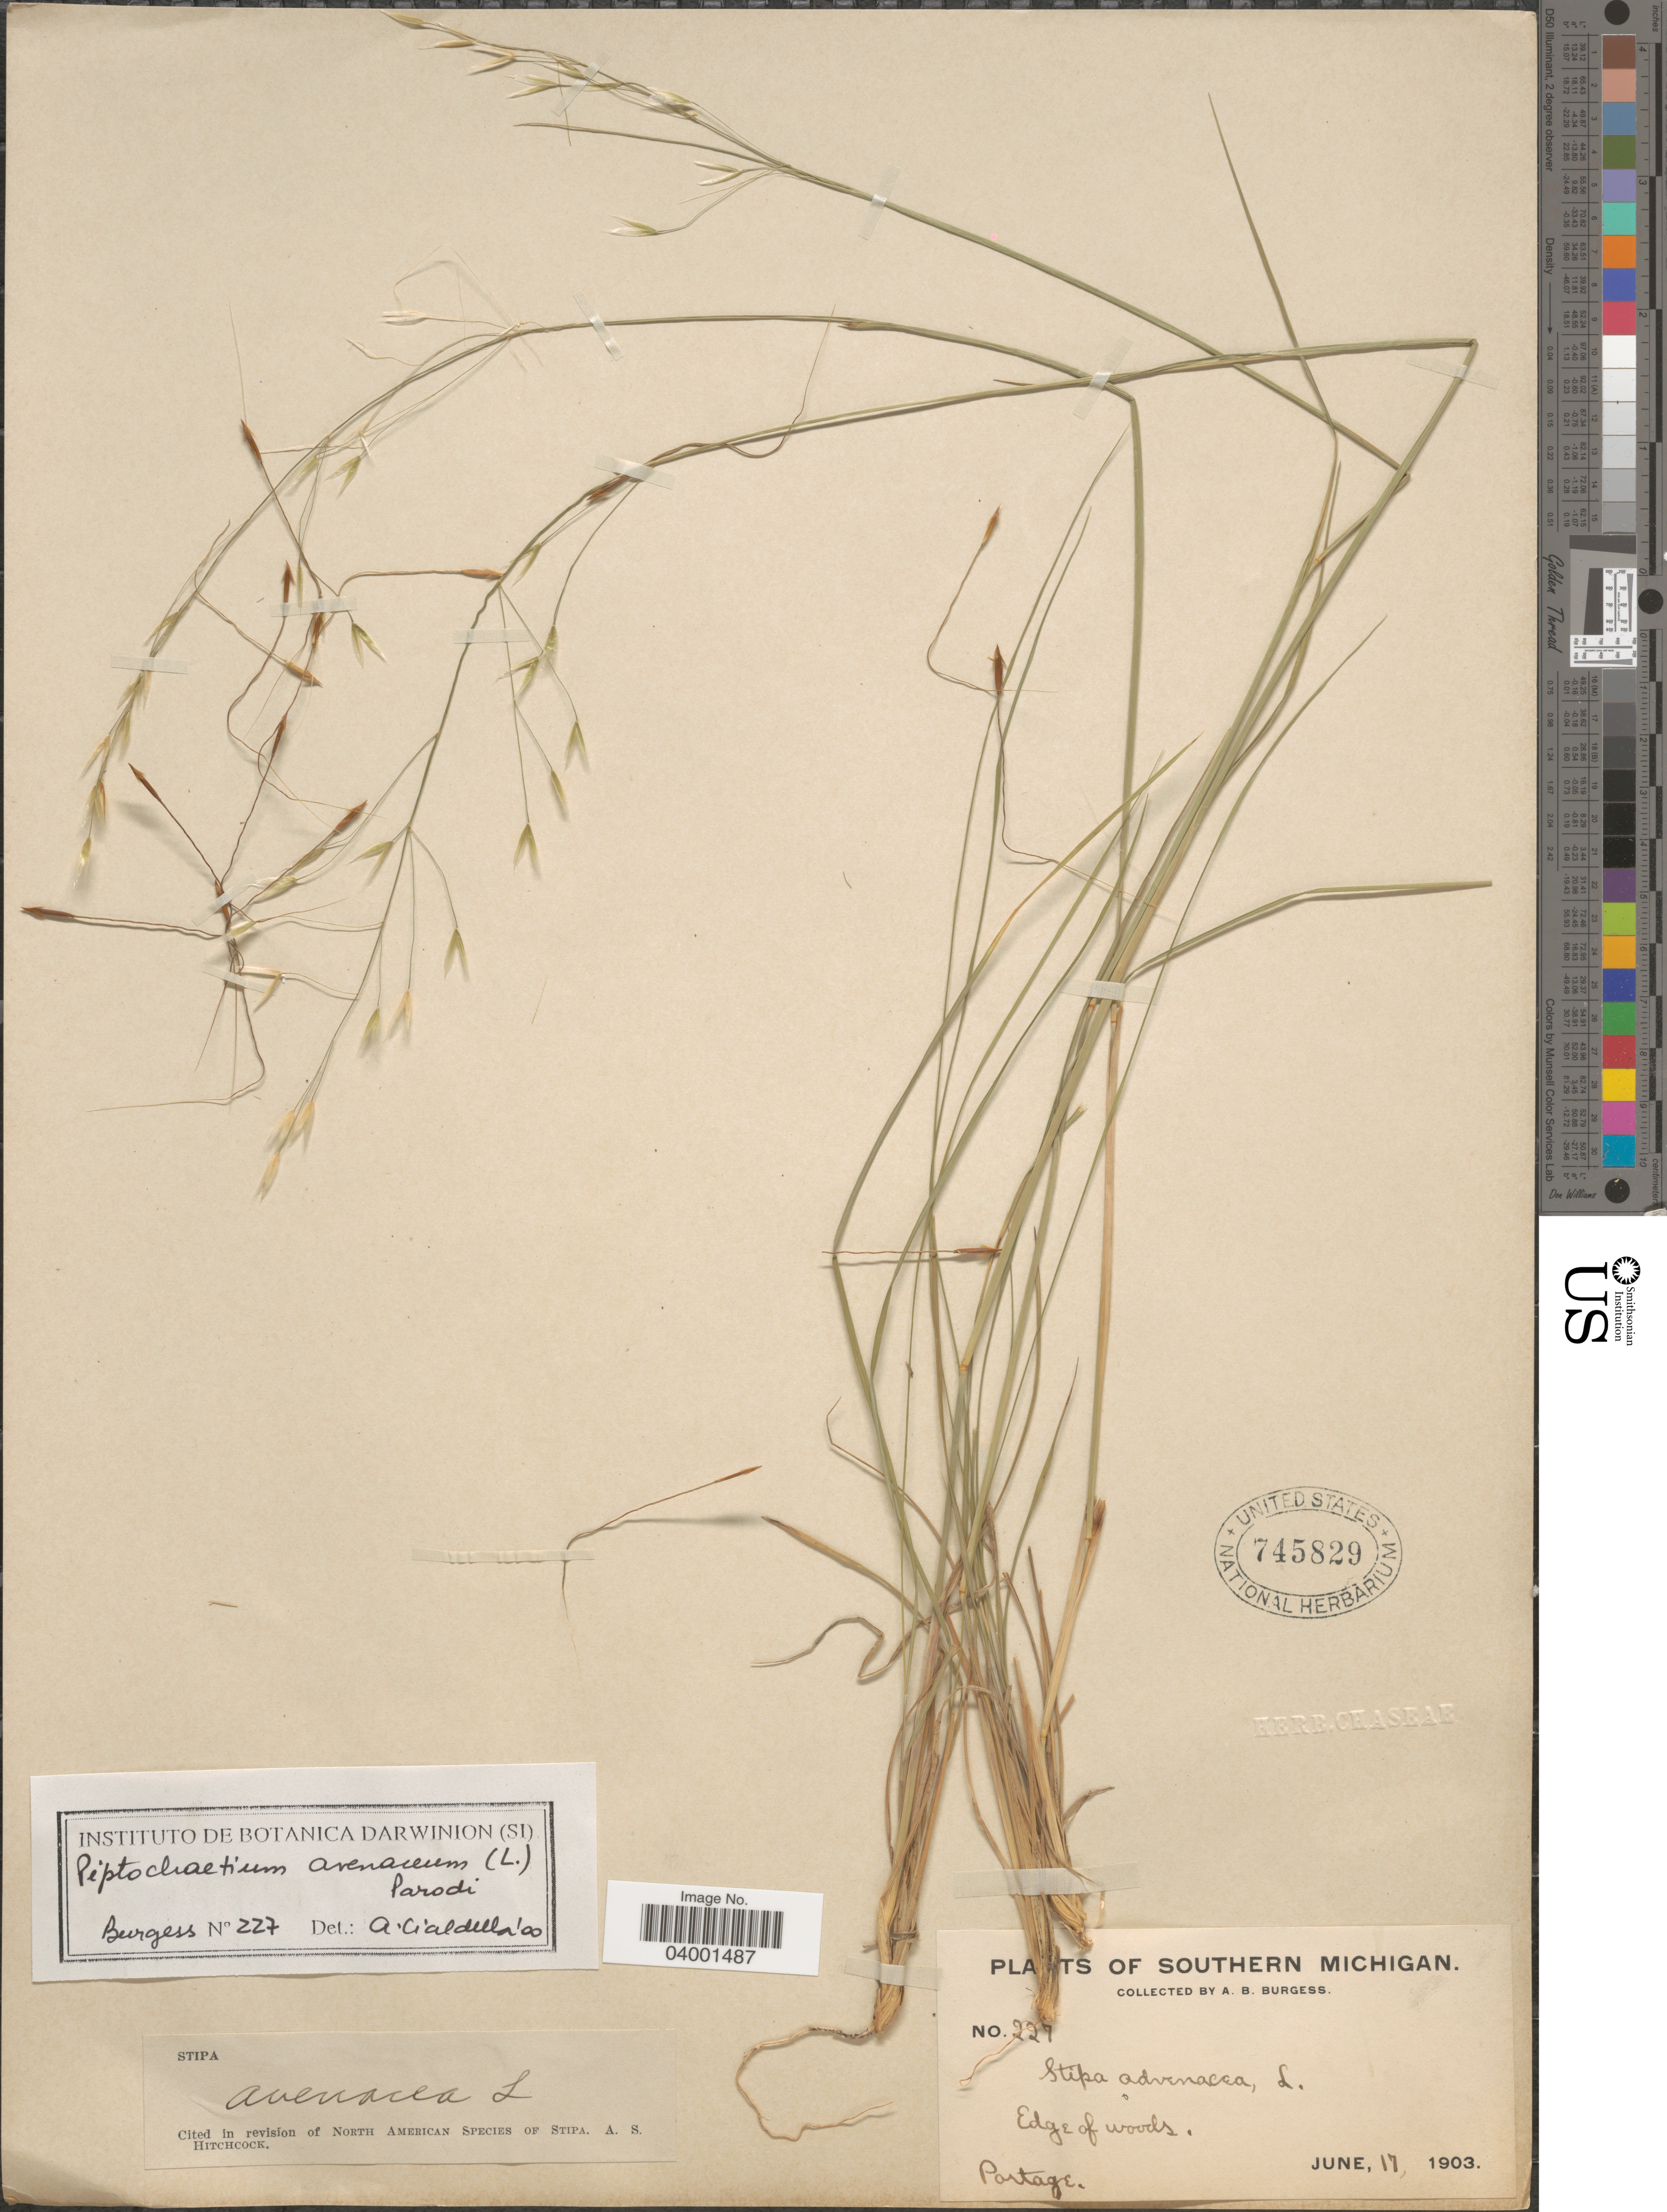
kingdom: Plantae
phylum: Tracheophyta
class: Liliopsida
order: Poales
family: Poaceae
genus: Piptochaetium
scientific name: Piptochaetium avenaceum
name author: (L.) Parodi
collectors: A. Burgess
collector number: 227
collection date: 1903-06-17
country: United States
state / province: Michigan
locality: Southern Michigan. Edge of woods. Portage.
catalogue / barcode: US 745829